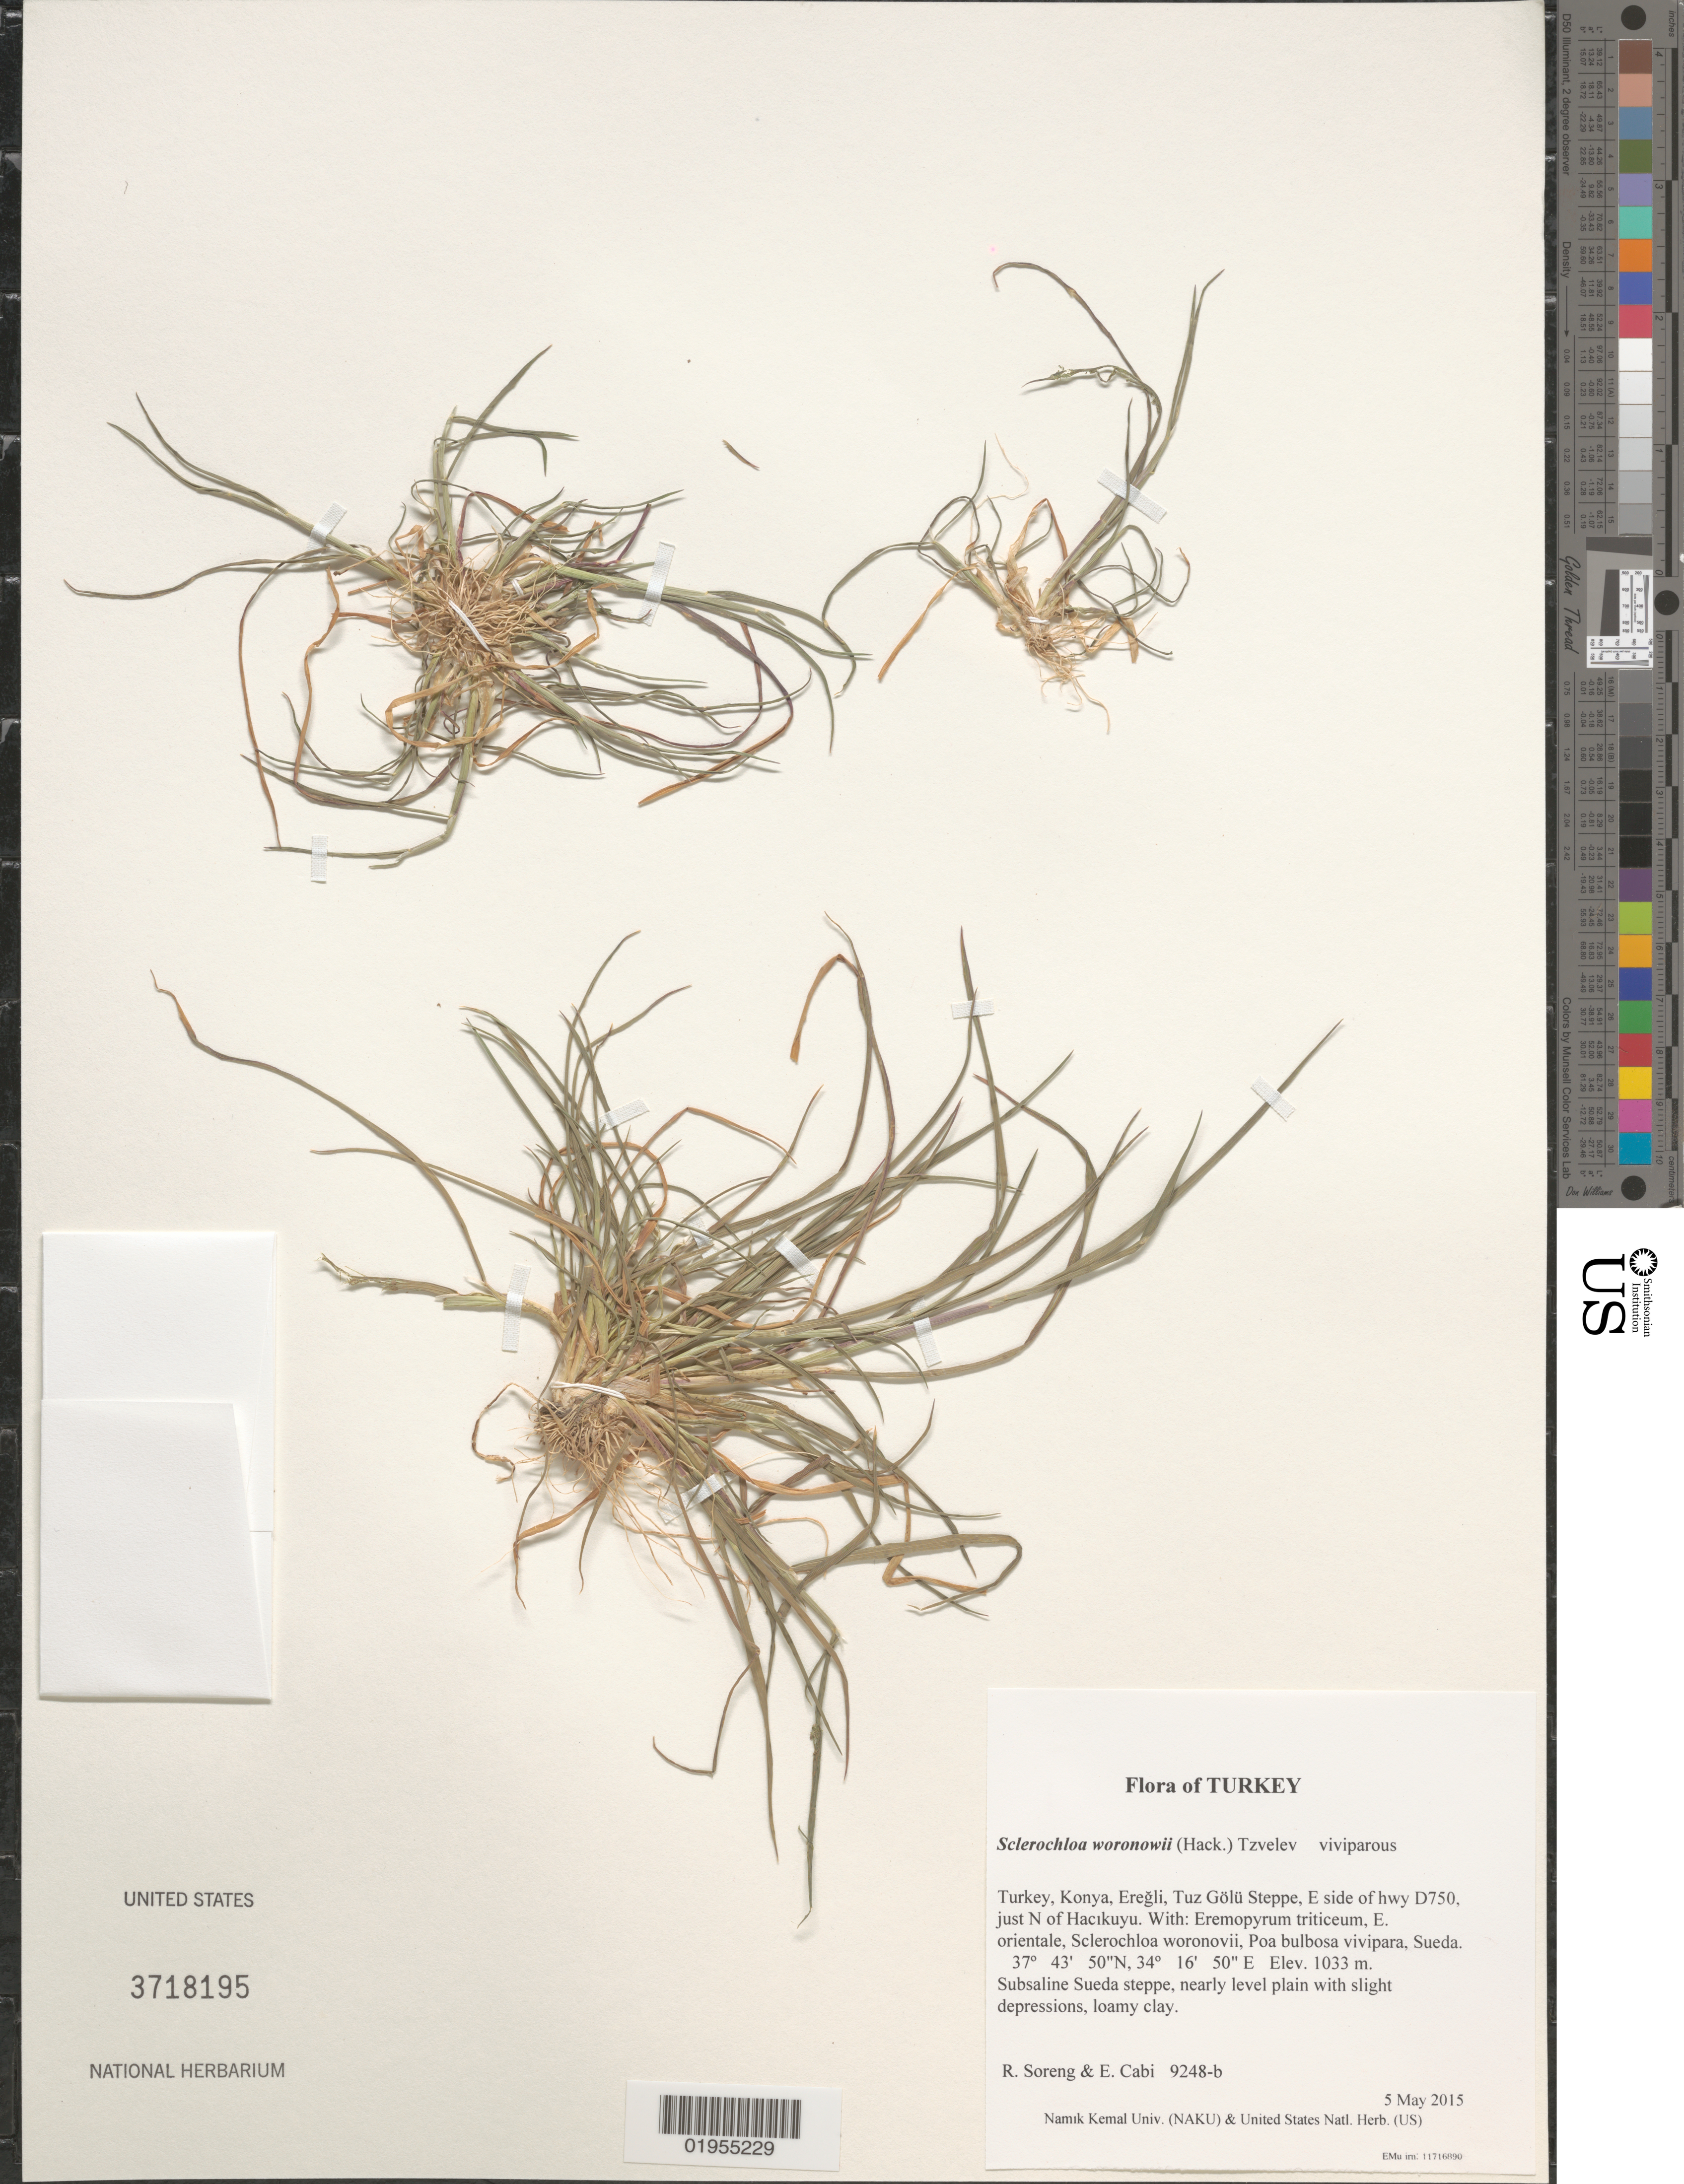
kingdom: Plantae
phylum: Tracheophyta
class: Liliopsida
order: Poales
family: Poaceae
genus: Sclerochloa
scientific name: Sclerochloa woronowii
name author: (Hack.) Tzvelev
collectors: R. J. Soreng & E. Cabi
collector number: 9248-b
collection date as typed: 2015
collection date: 2015-05-05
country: Turkey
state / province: Konya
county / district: Eregli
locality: Site 1: Tuz Golu Steppe, E side of hwy D750, just N of Hacikuyu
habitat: Subsaline Sueda steppe, nearly level plain with slight depressions, loamy clay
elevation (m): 1033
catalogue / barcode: US 3718195